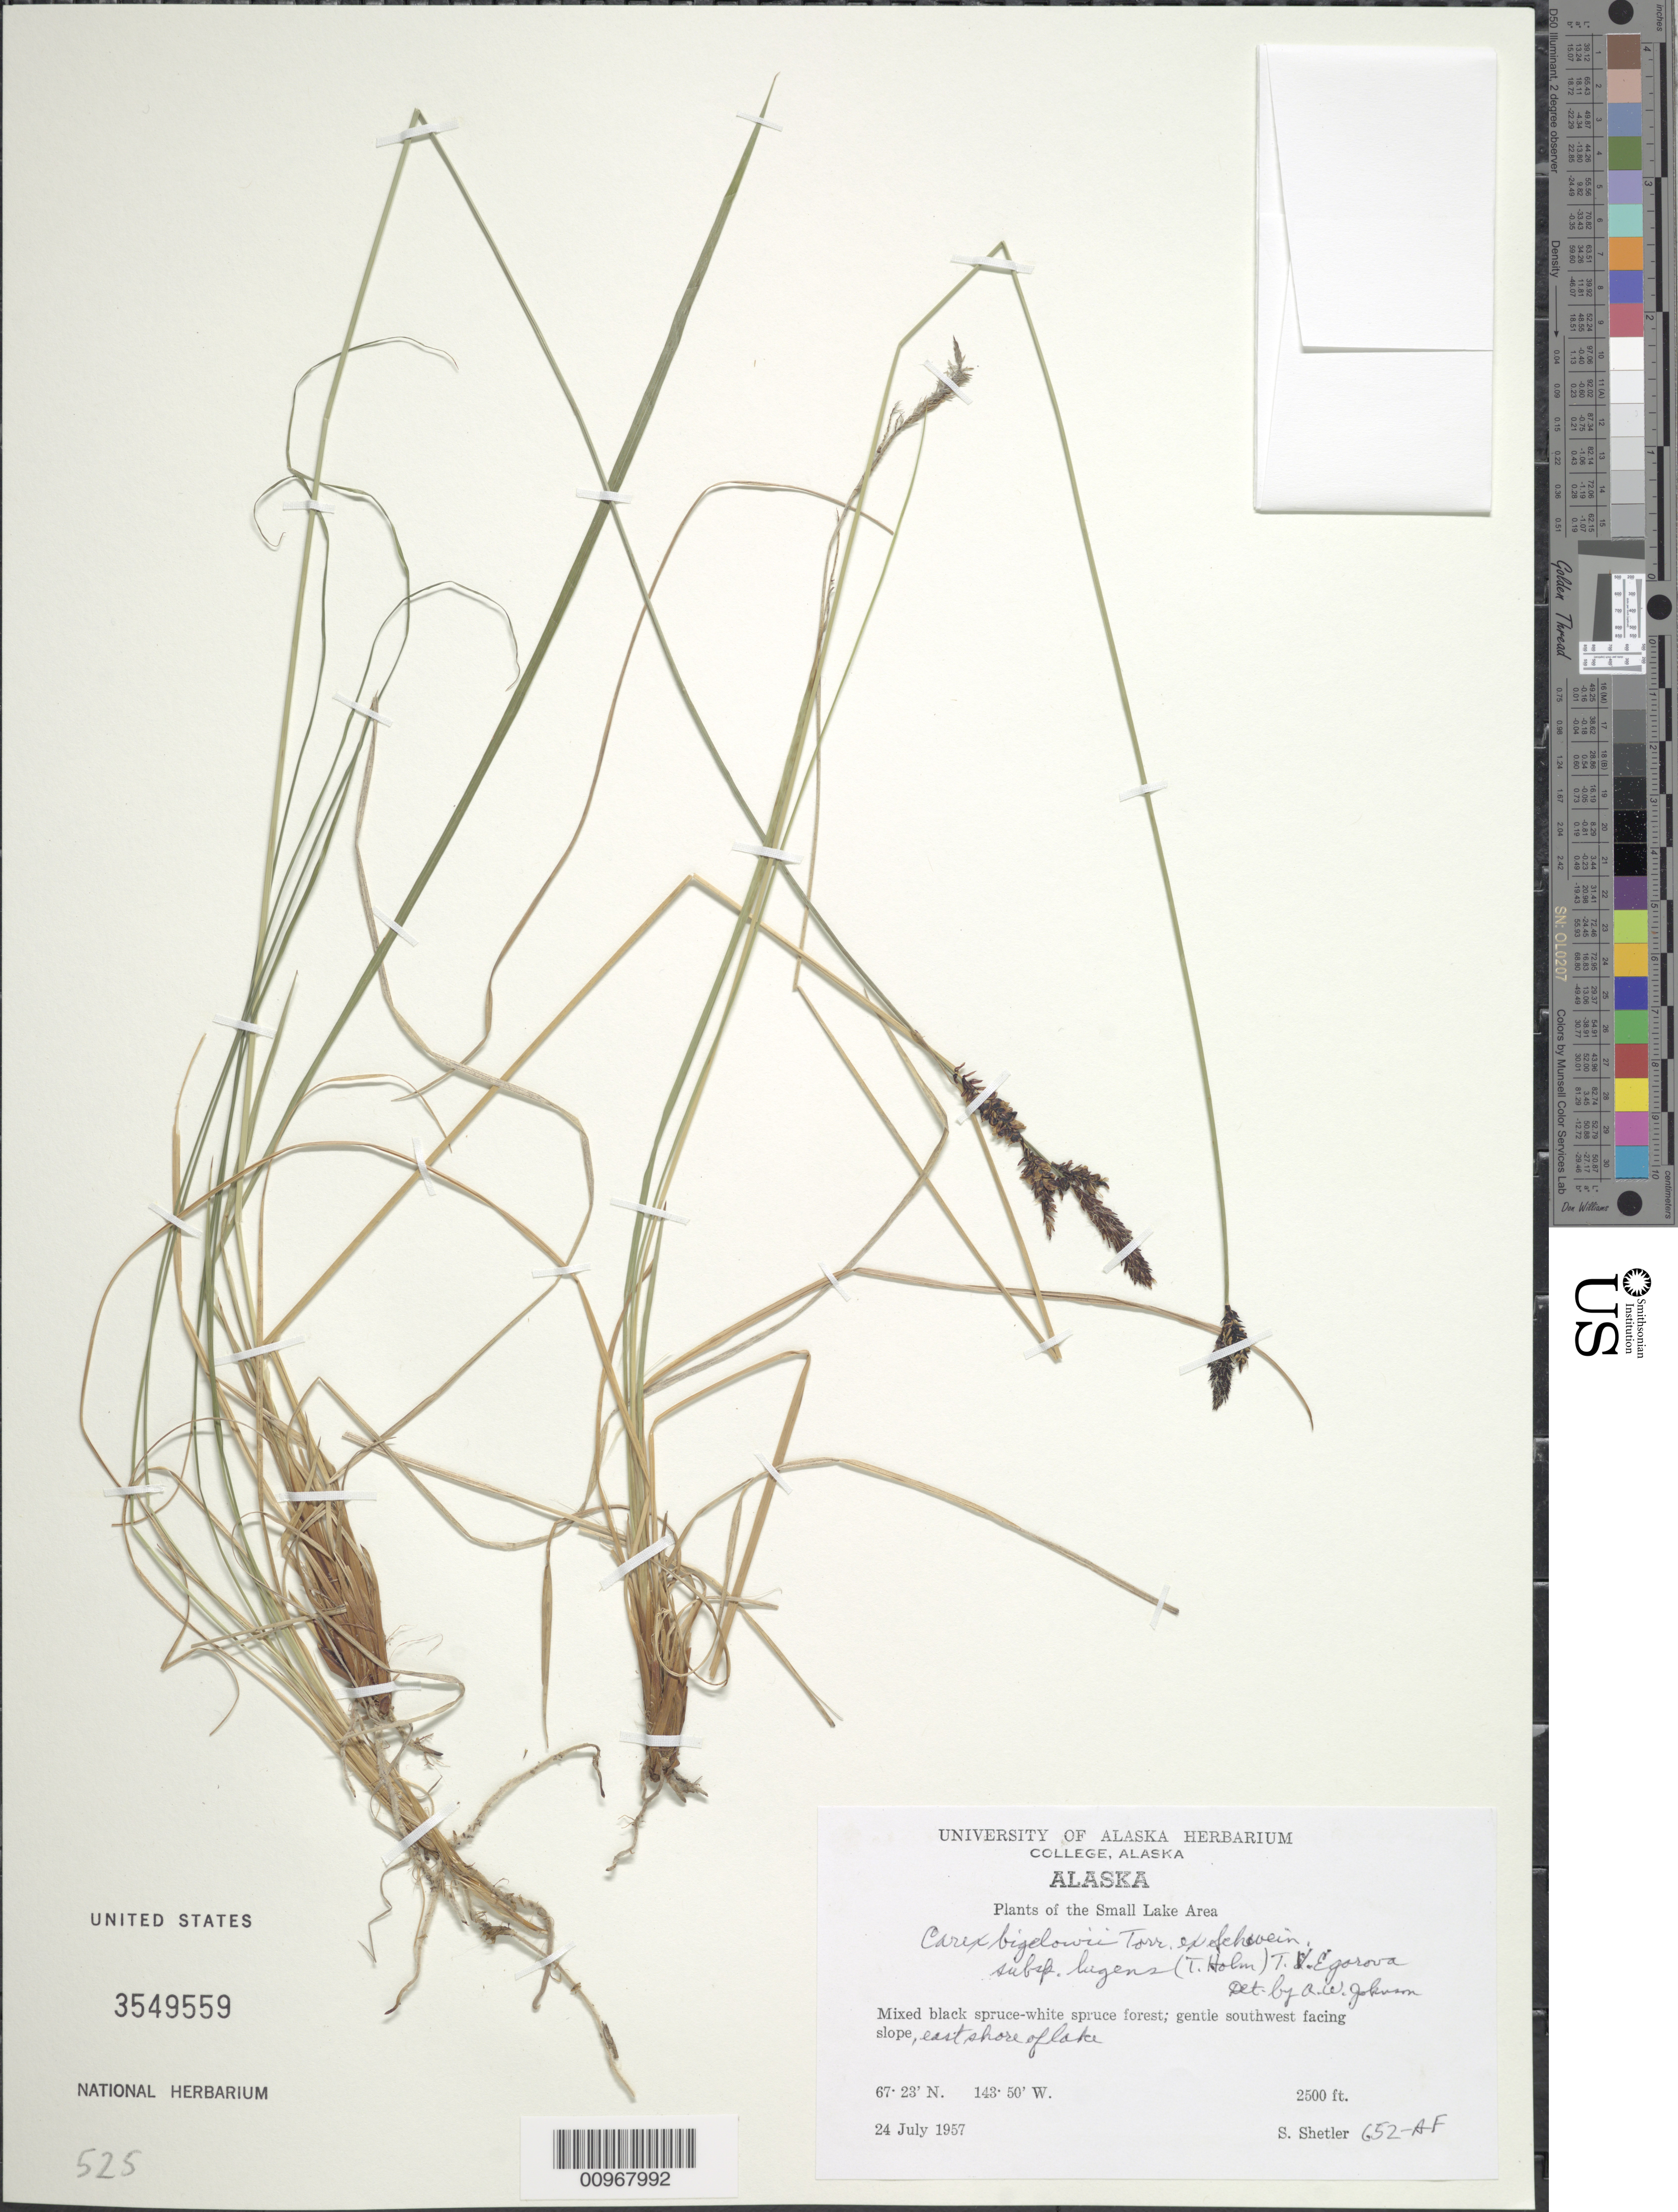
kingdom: Plantae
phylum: Tracheophyta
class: Liliopsida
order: Poales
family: Cyperaceae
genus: Carex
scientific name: Carex bigelowii subsp. lugens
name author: (Holm) T.V. Egorova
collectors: S. Shetler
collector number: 652-AF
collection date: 1957-07-24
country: United States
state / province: Alaska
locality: Small Lake Area. Gentle southwest facing slope, east shore of lake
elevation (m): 762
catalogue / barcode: US 3549559